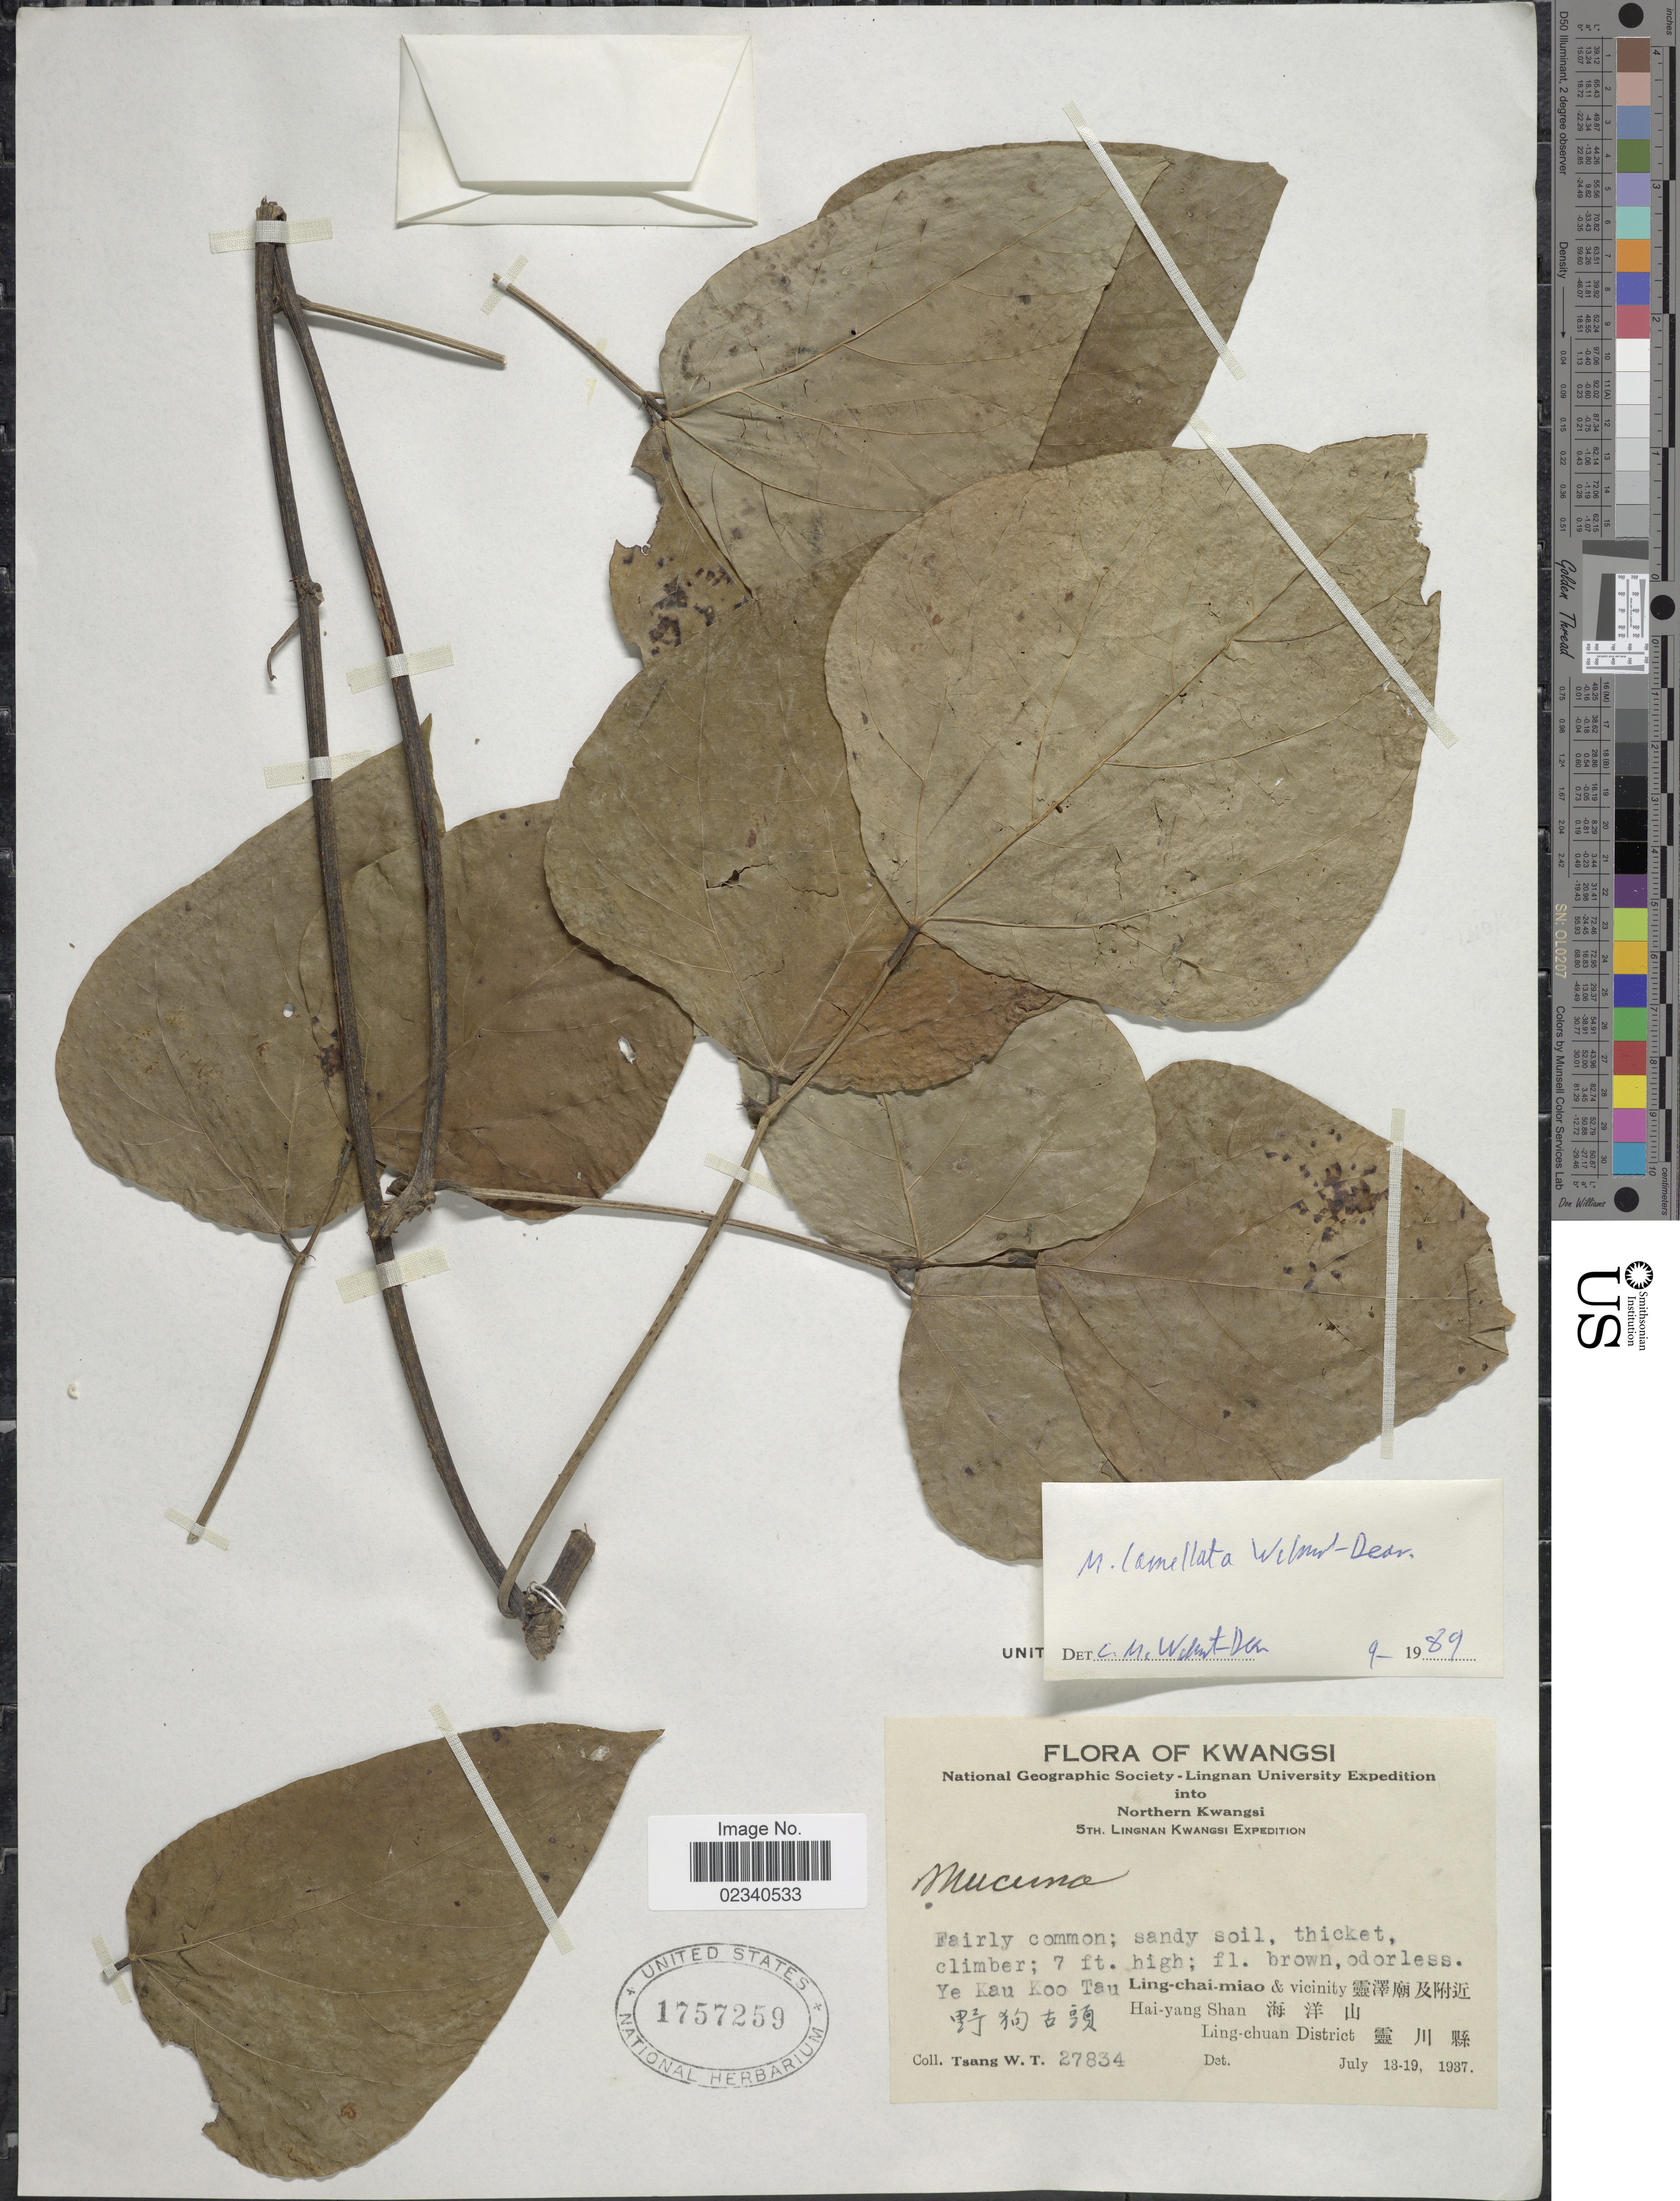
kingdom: Plantae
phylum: Tracheophyta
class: Magnoliopsida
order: Fabales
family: Fabaceae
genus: Mucuna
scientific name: Mucuna lamellata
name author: Wilmot-Dear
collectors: W. T. Tsang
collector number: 27834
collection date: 1937-07-13/1937-07-19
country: China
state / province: Guangxi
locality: Northern Kwangsi. Ye Kau Koo Tau. Ling-chai-miao & vicinity. Hai-yang Shan. Ling-chuan District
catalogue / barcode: US 1757259